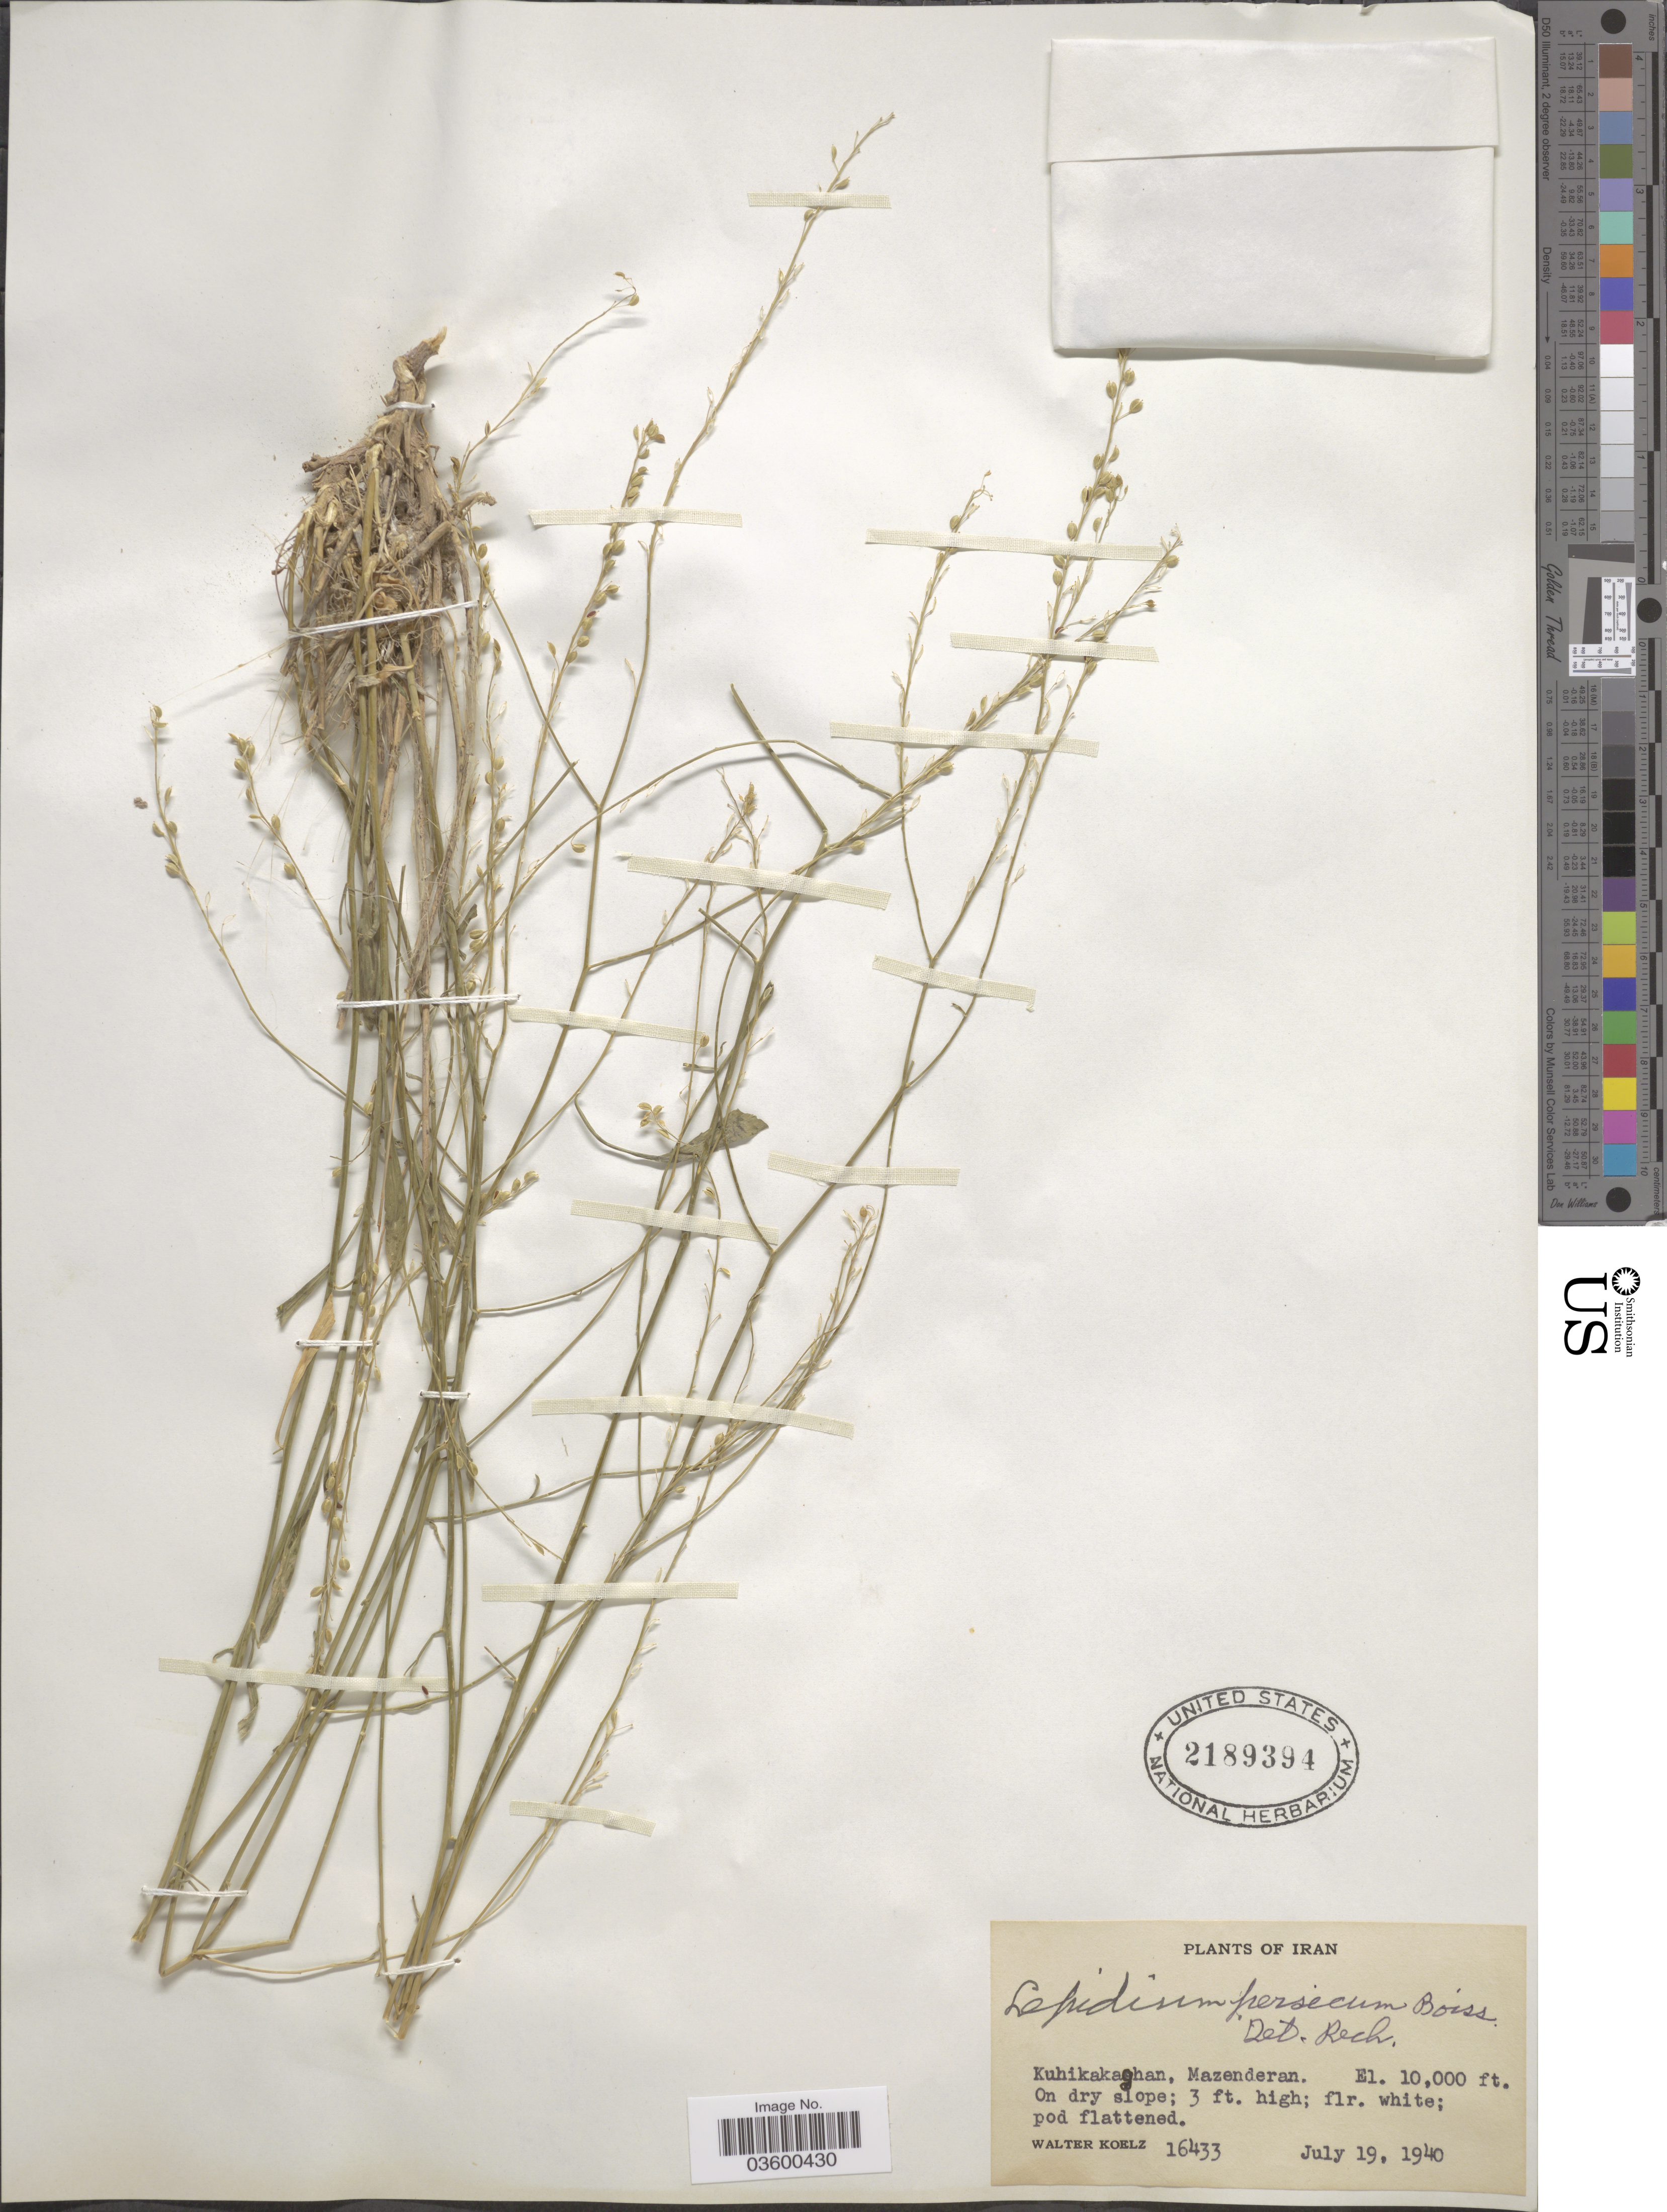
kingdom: Plantae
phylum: Tracheophyta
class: Magnoliopsida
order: Brassicales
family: Brassicaceae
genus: Lepidium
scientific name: Lepidium persicum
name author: Boiss.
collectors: W. N. Koelz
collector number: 16433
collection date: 1940-07-19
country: Iran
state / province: Mazandaran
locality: Kuhikakaghan, Mazenderan.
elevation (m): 3048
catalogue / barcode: US 2189394